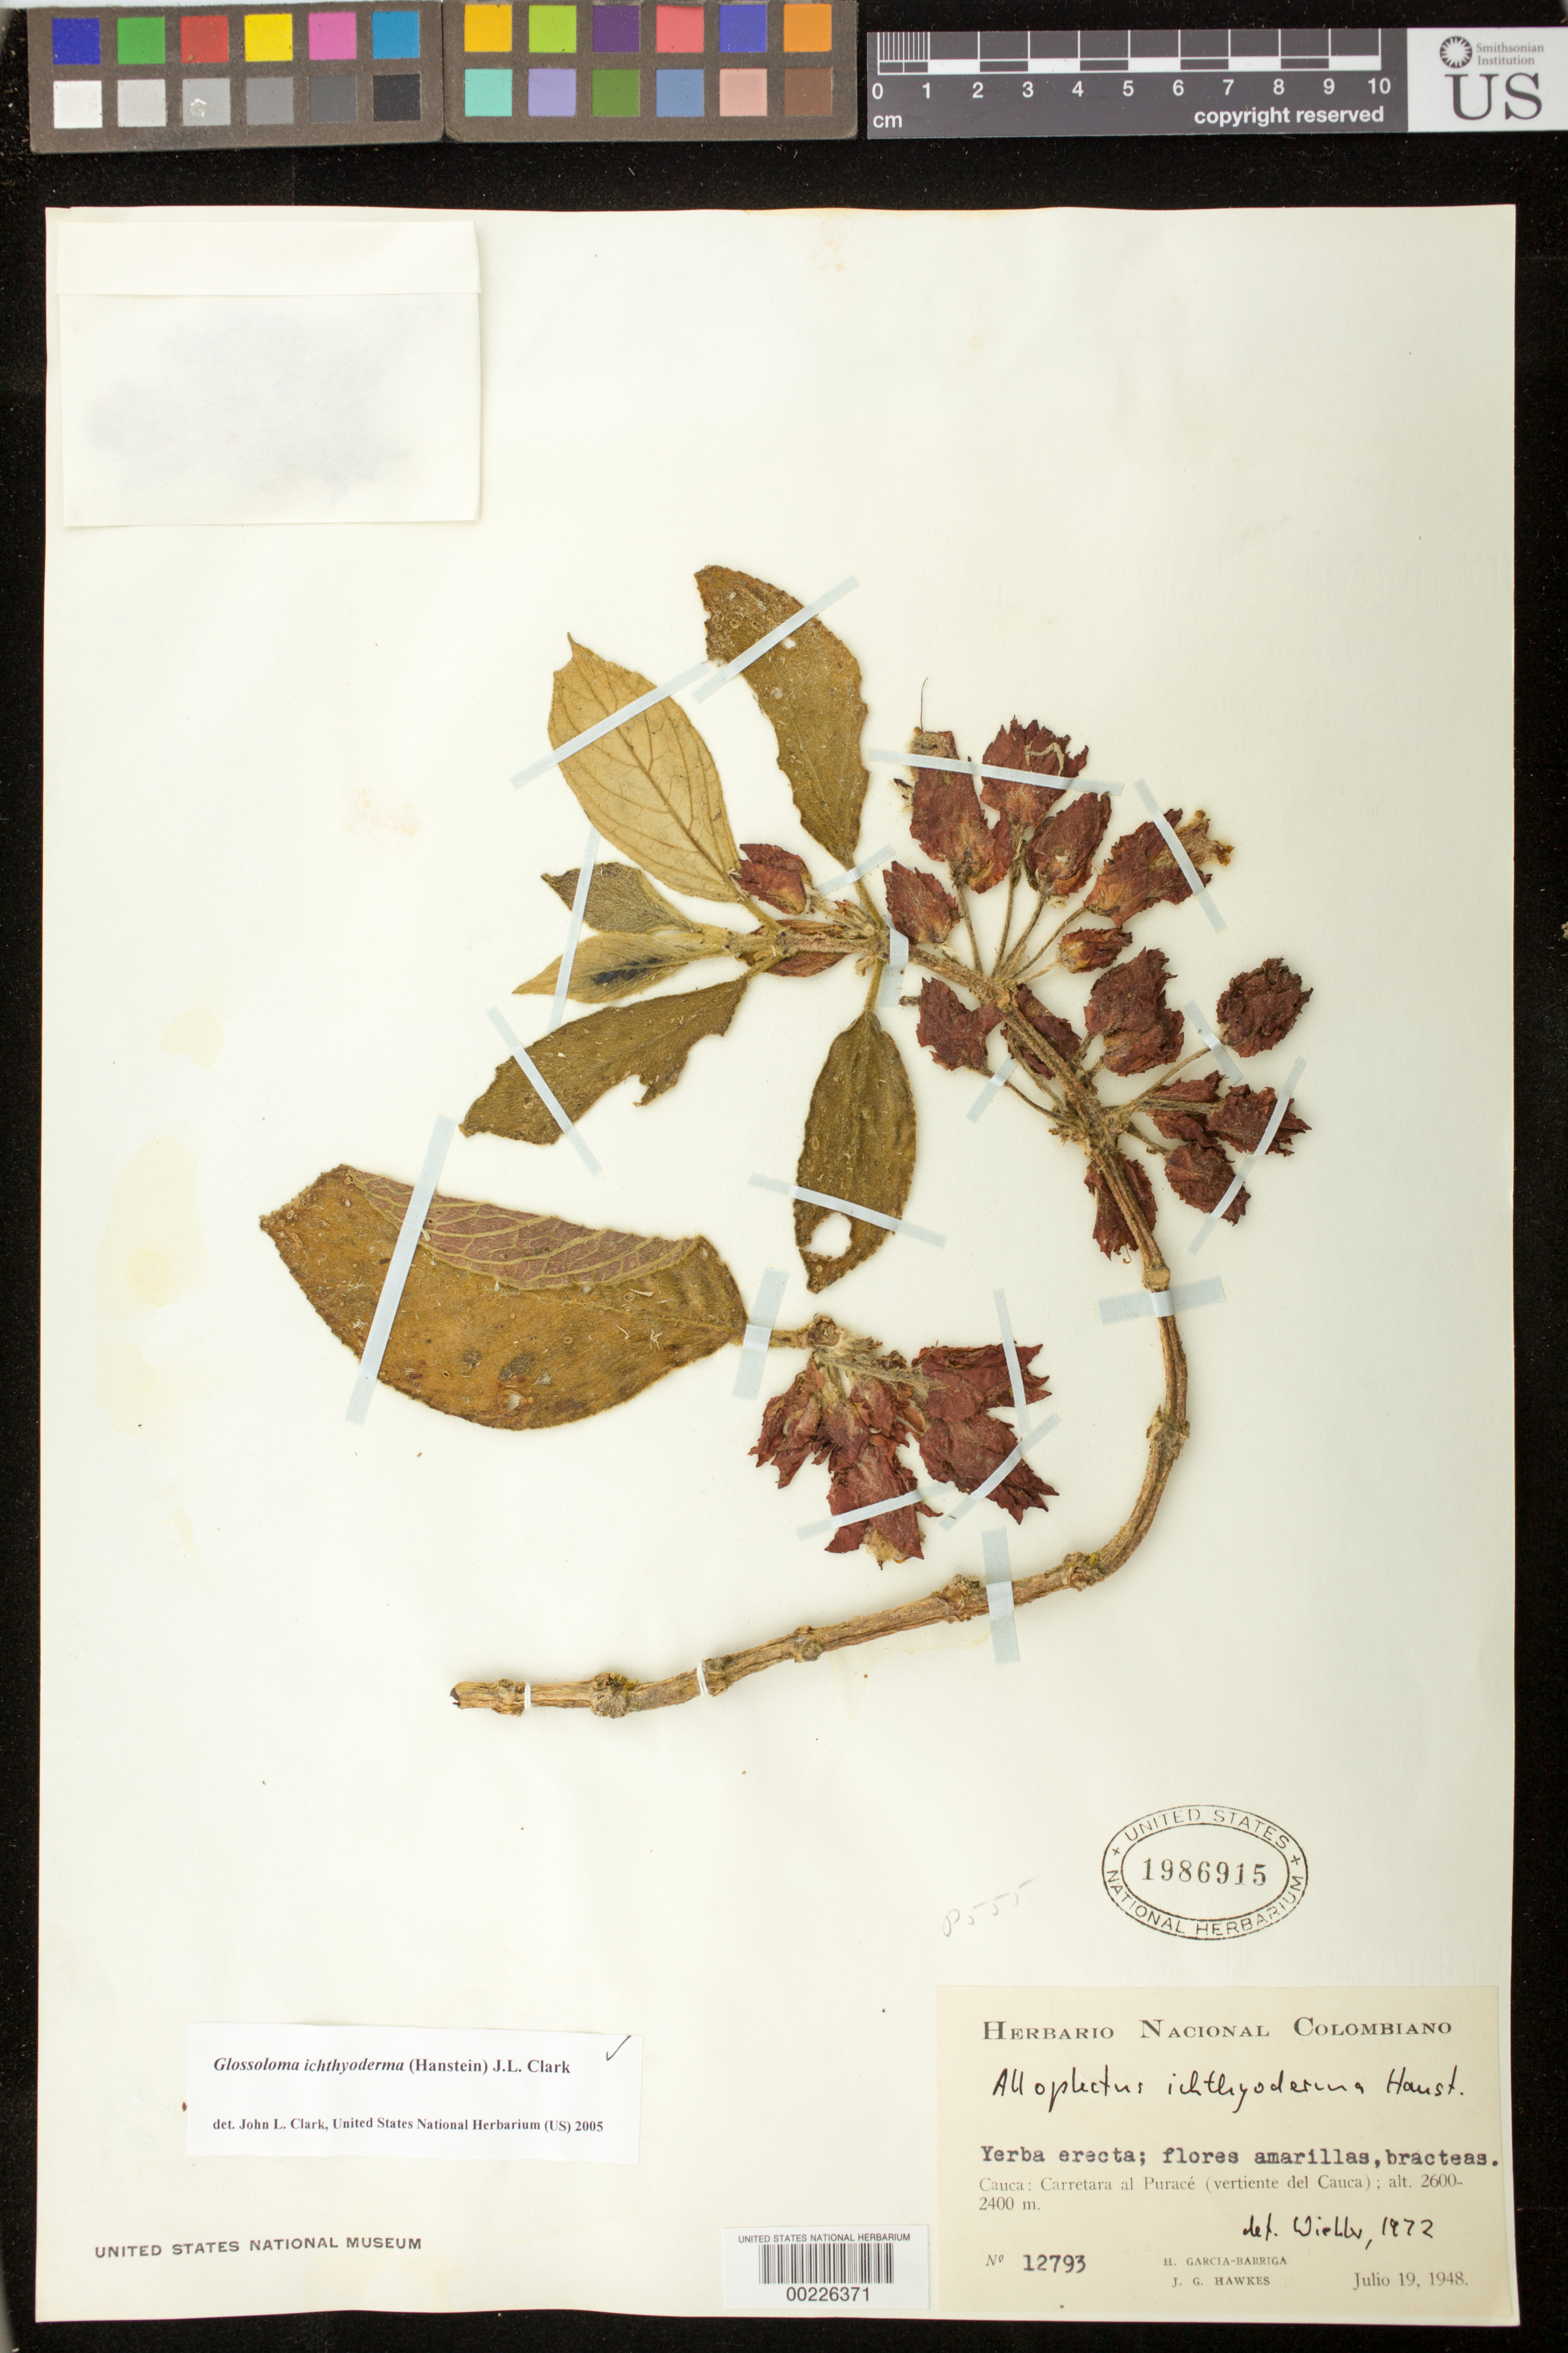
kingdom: Plantae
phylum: Tracheophyta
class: Magnoliopsida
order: Lamiales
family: Gesneriaceae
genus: Glossoloma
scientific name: Glossoloma ichthyoderma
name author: (Hanst.) J.L. Clark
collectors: H. García Barriga & J. Hawkes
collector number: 12793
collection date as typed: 19 Jul 1948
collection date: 1948-07-19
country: Colombia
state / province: Cauca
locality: Highway to Purace (slope of cauca)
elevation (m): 2400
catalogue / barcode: US 1986915